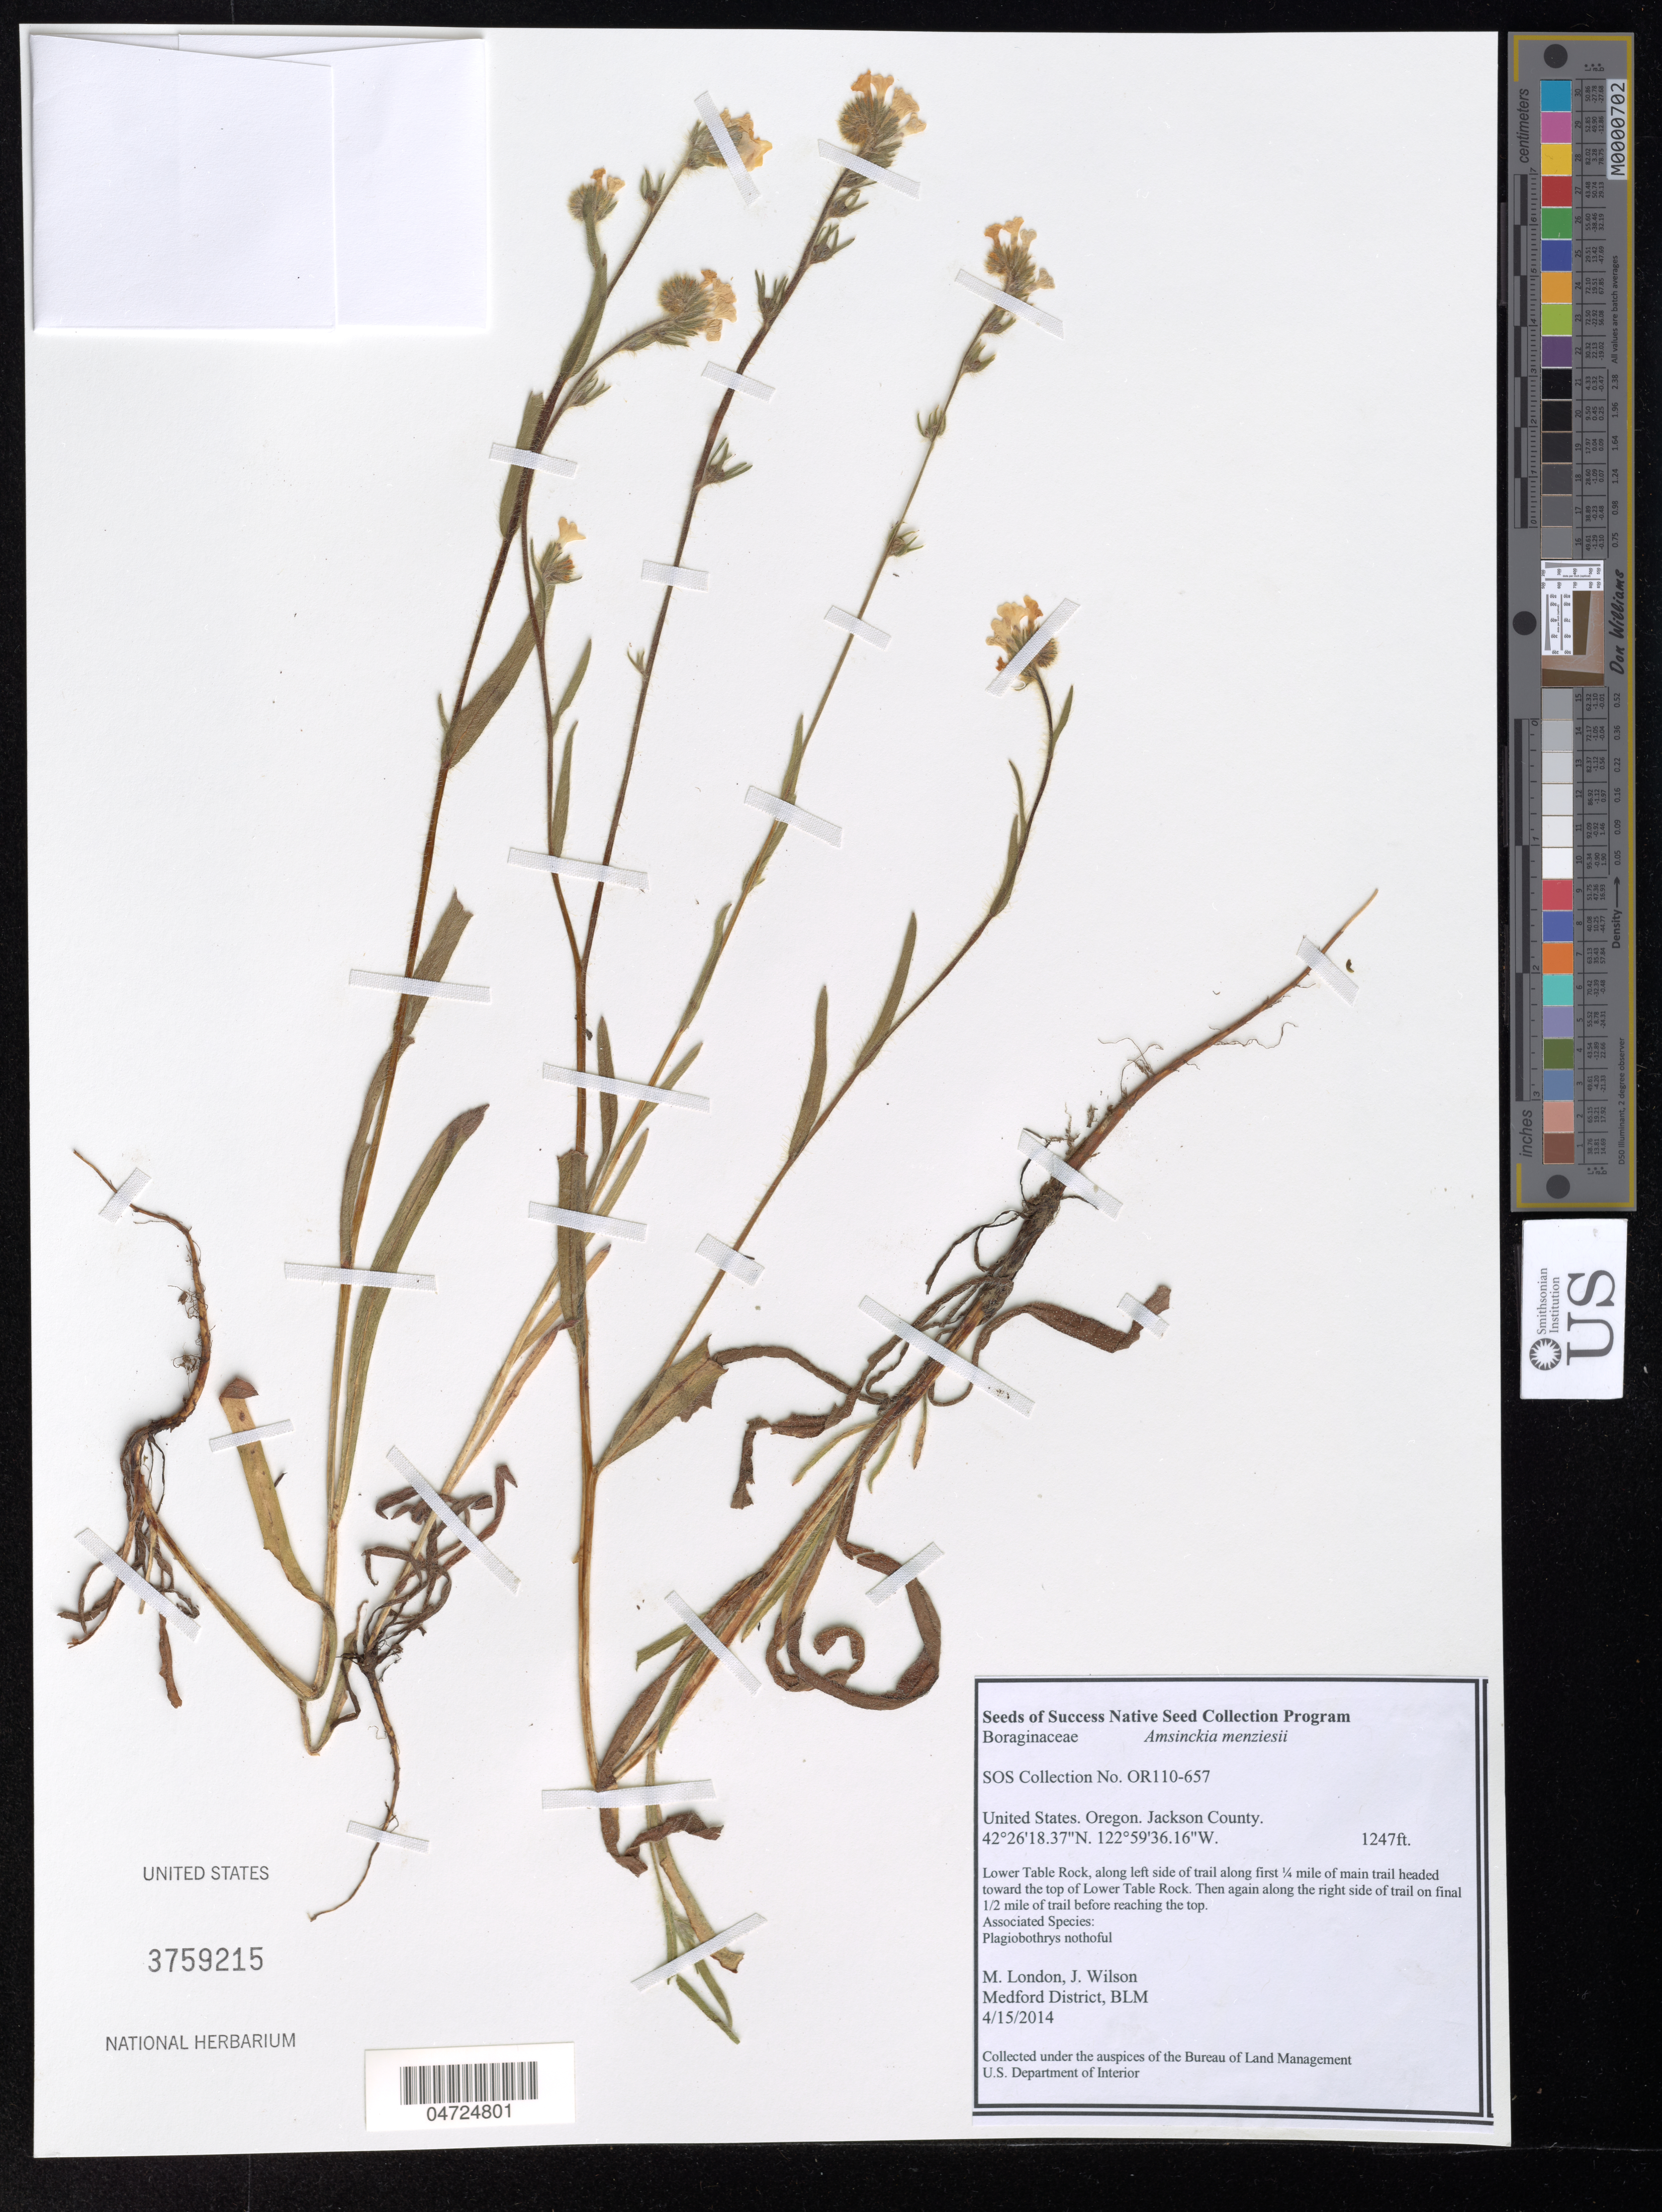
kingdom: Plantae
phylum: Tracheophyta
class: Magnoliopsida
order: Boraginales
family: Boraginaceae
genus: Amsinckia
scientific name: Amsinckia menziesii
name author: A. Nelson & J.F. Macbr.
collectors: M. London & J. Wilson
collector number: OR110-657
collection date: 2014-04-15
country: United States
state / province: Oregon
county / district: Jackson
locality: Jackson County. Lower Table Rock, along left side of trail along first ¼ mile of main trail headed toward the top of Lower Table Rock. Then again along the right side of trail on final 1/2 mile of trail before reaching the top.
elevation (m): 380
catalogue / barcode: US 3759215